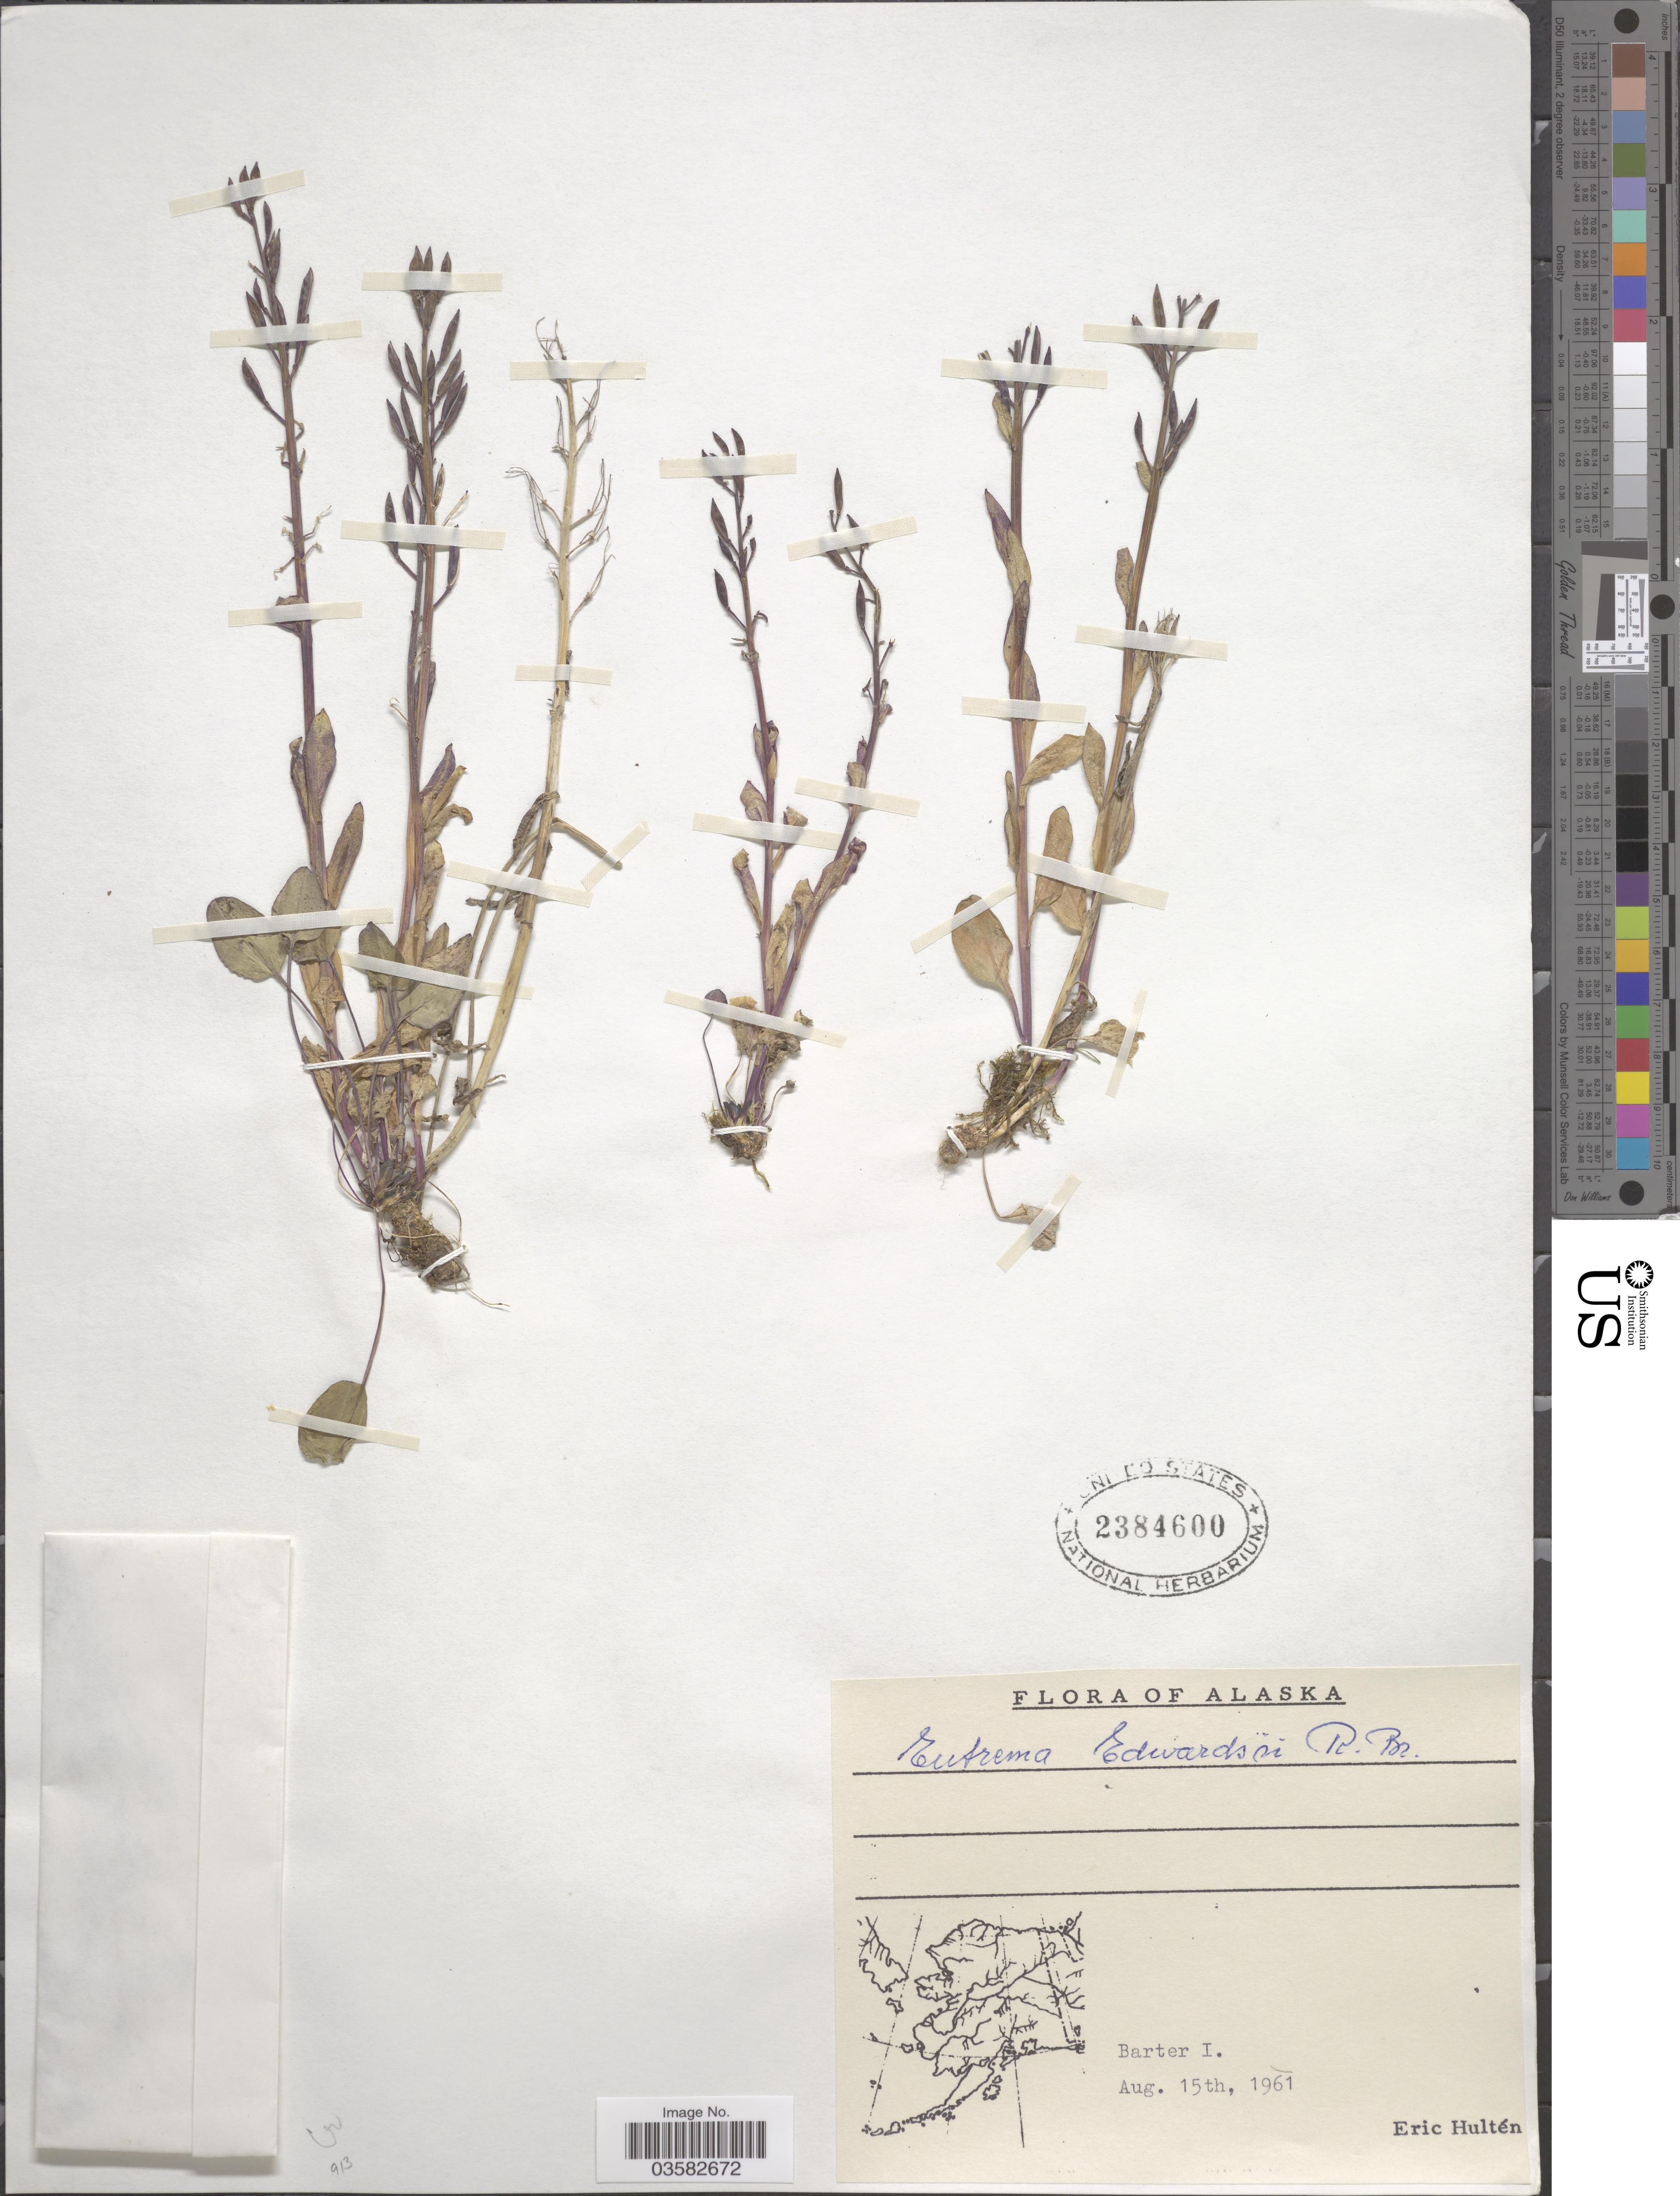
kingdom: Plantae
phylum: Tracheophyta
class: Magnoliopsida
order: Brassicales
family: Brassicaceae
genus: Eutrema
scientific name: Eutrema edwardsii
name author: R. Br.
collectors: E. G. Hultén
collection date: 1961-08-15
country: United States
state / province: Alaska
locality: Barter I.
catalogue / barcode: US 2384600